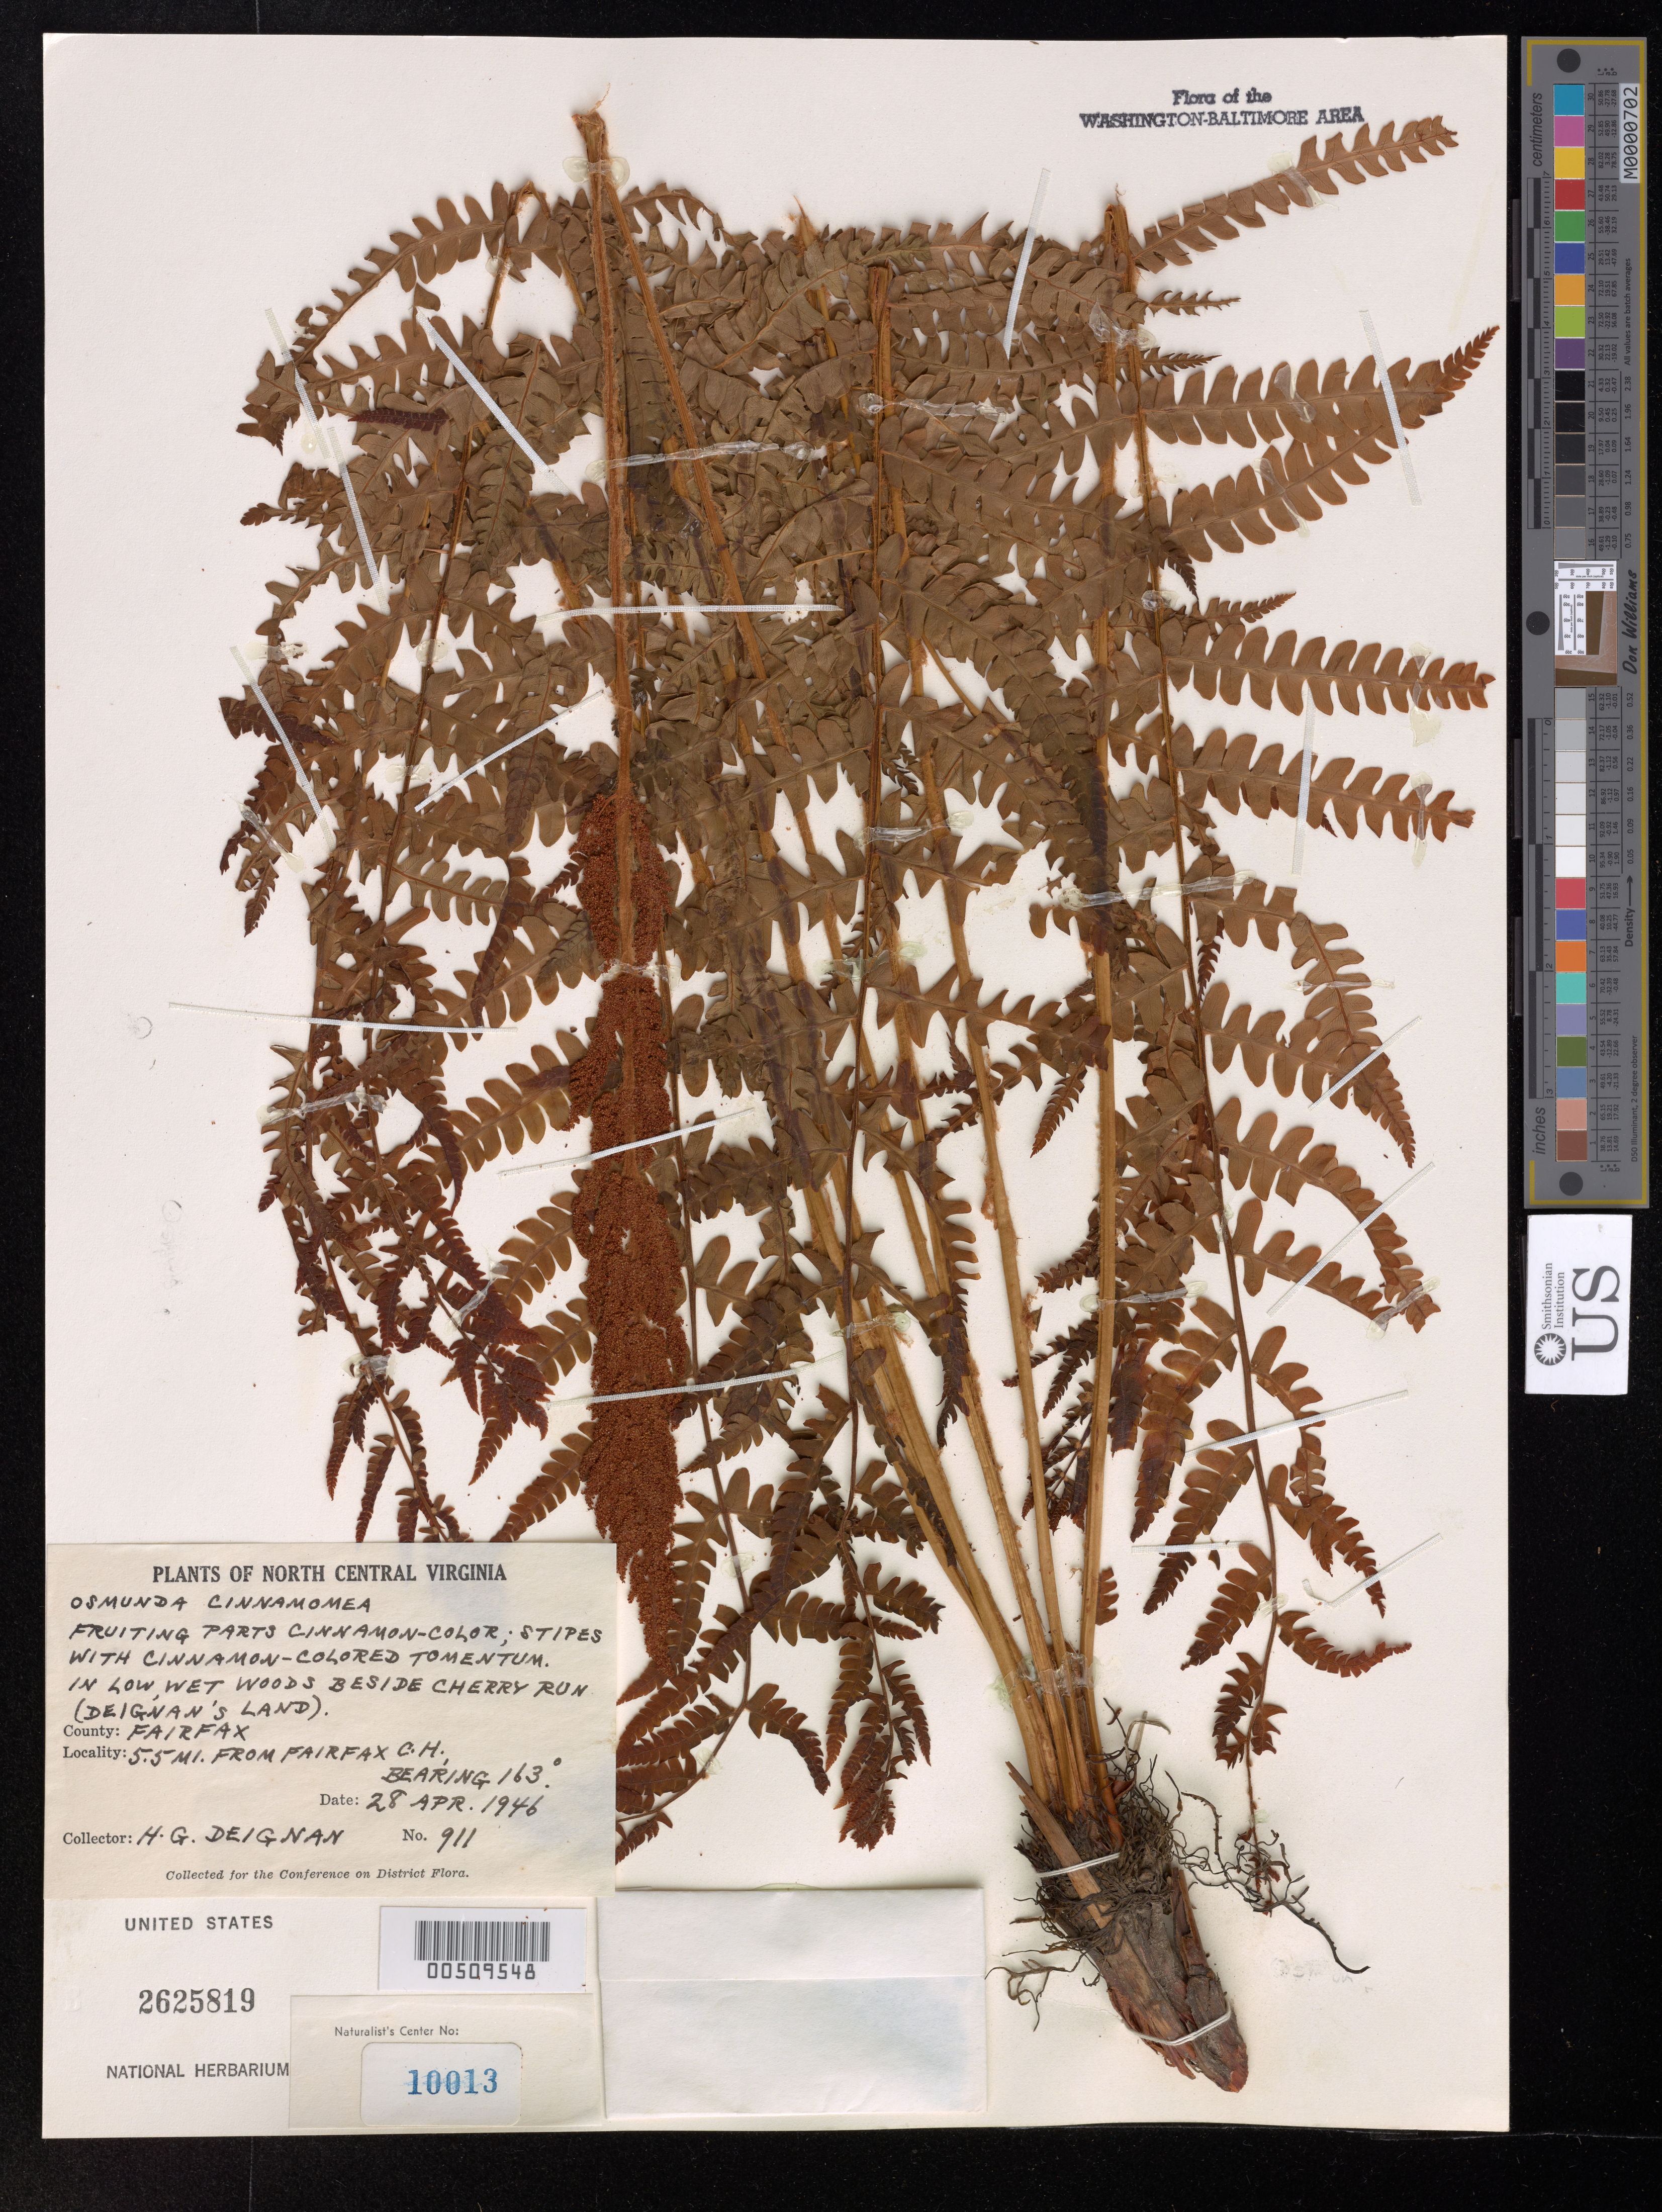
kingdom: Plantae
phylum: Tracheophyta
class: Polypodiopsida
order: Osmundales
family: Osmundaceae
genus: Osmunda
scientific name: Osmunda cinnamomea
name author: L.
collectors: H. Deignan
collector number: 911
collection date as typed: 28 Apr 1946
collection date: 1946-04-28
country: United States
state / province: Virginia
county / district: Fairfax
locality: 5.5 mi. from Fairfax Court House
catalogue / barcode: US 2625819